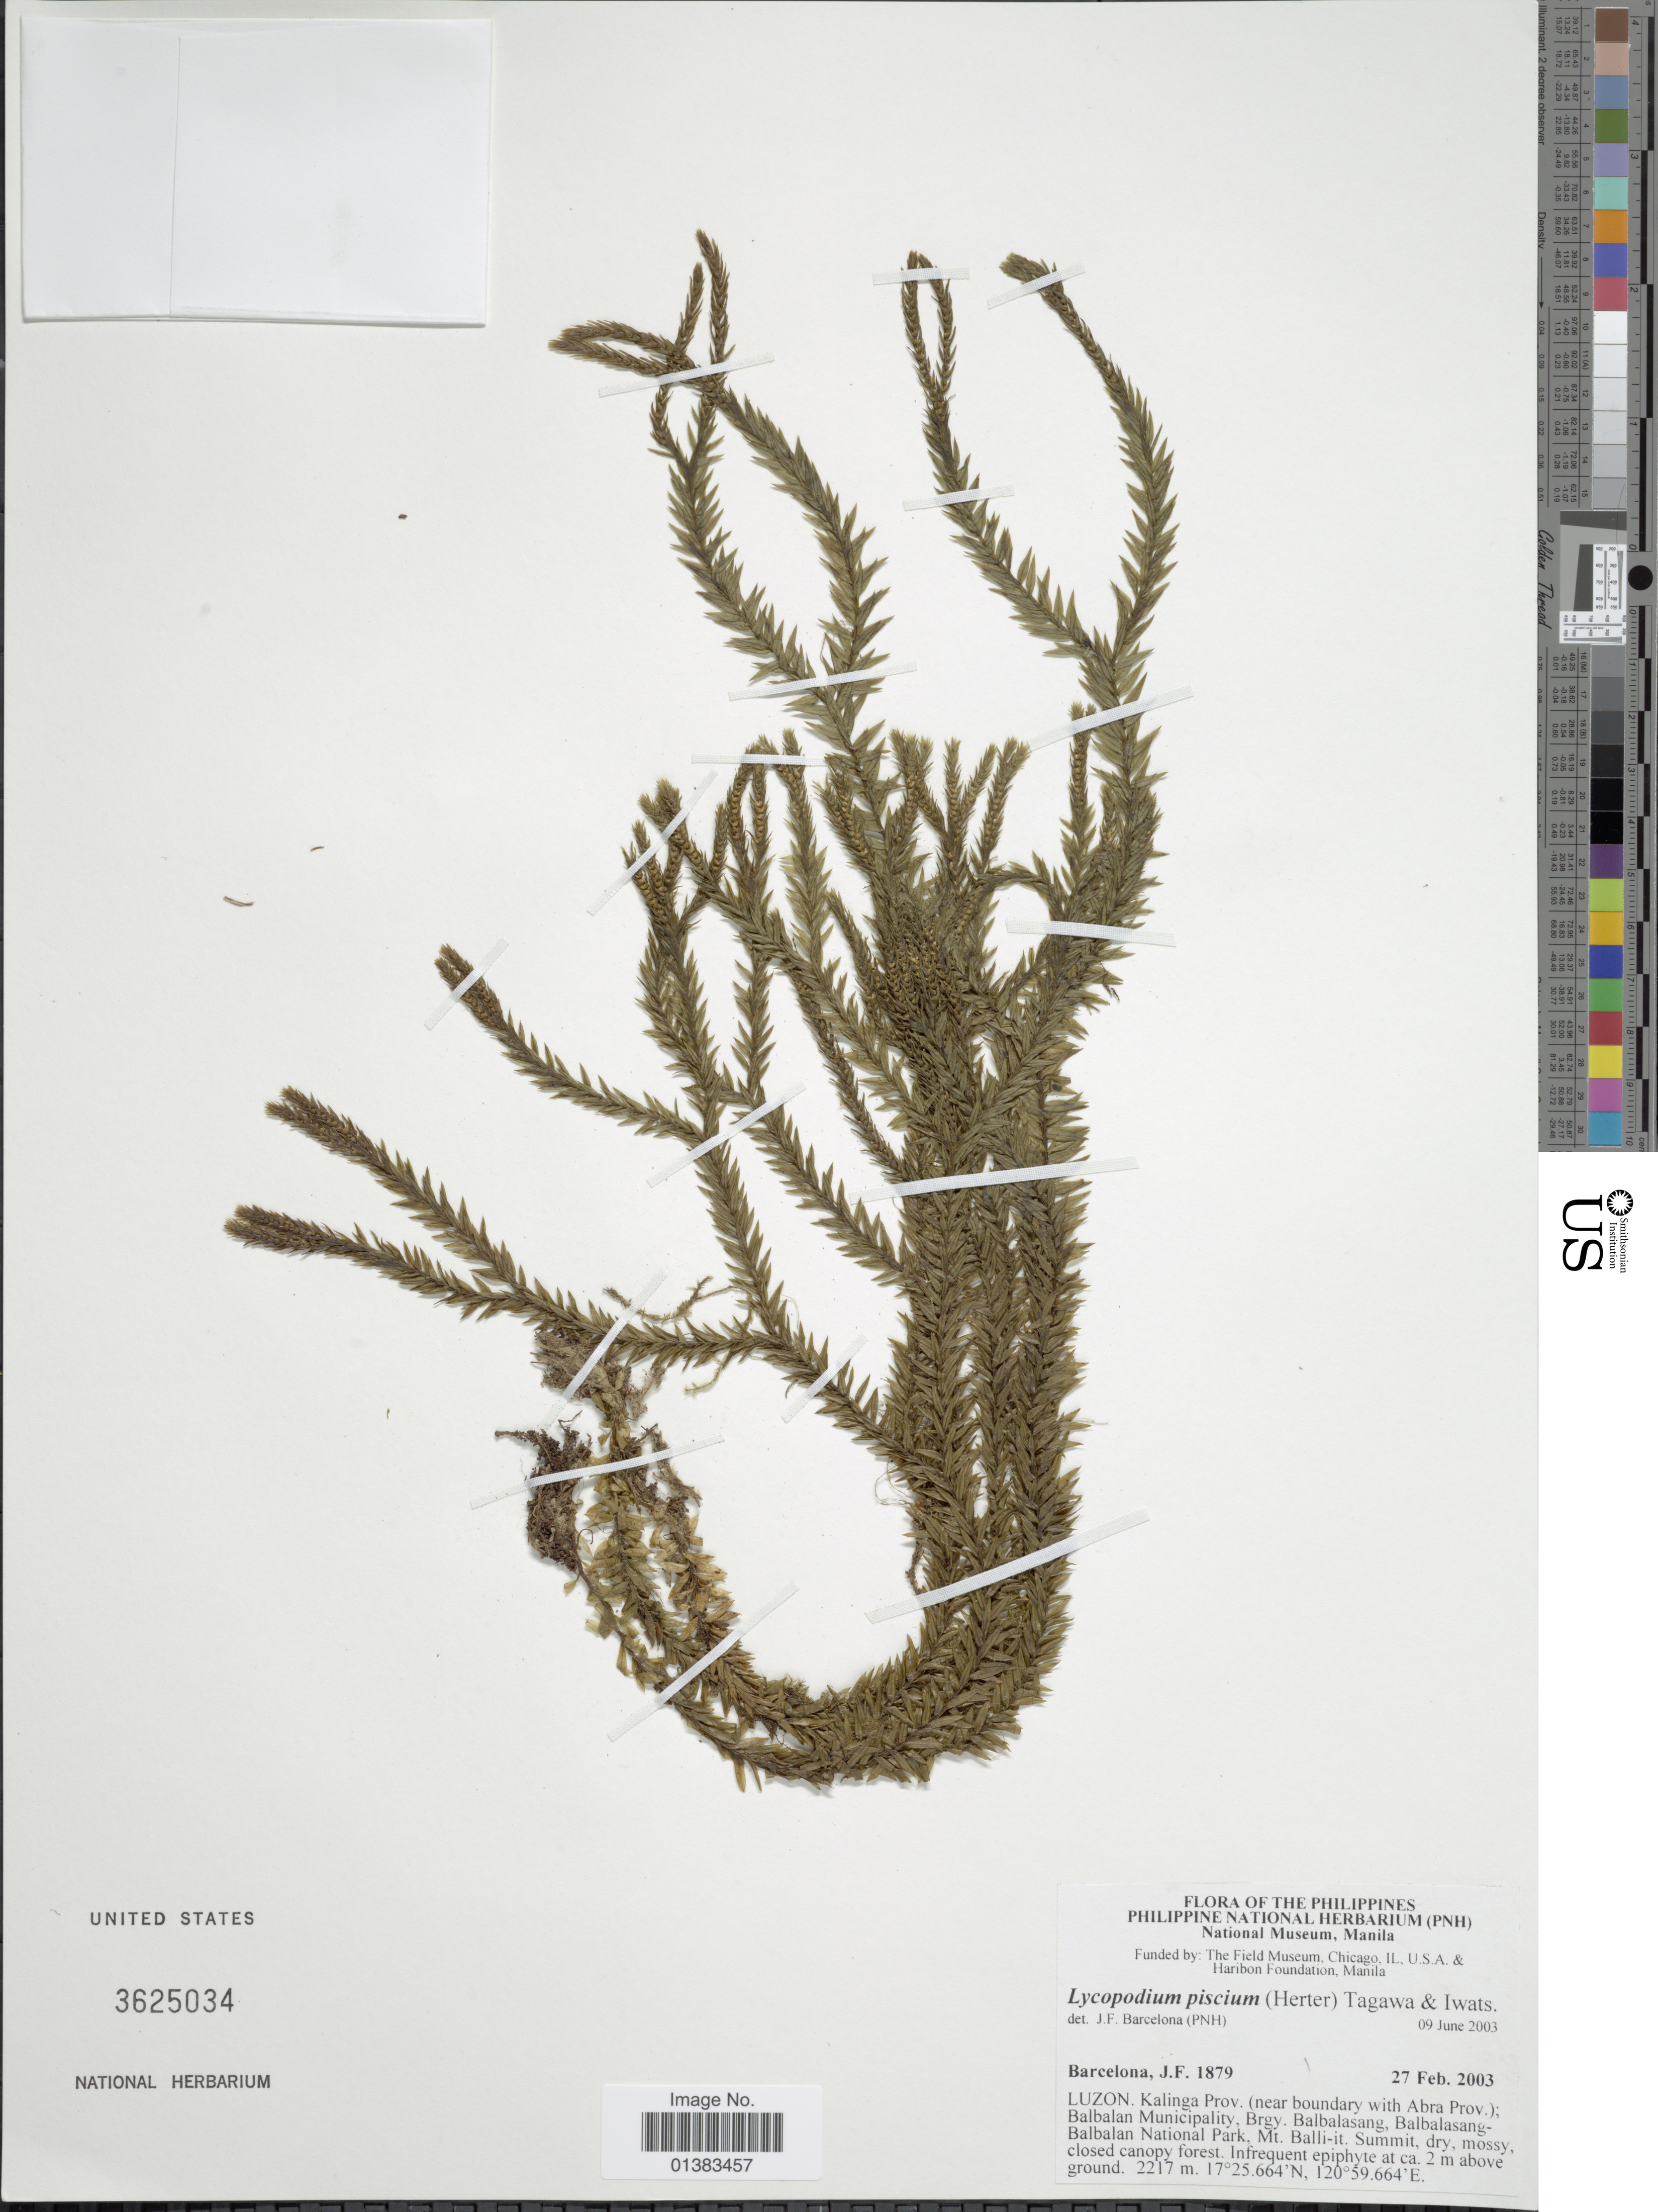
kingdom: Plantae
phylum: Tracheophyta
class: Lycopodiopsida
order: Lycopodiales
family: Lycopodiaceae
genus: Phlegmariurus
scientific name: Phlegmariurus proliferus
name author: (Blume) A. R. Field & Bostock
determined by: Field, A. R.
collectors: J. F. Barcelona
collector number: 1879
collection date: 2003-02-27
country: Philippines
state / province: Central Luzon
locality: Luzon. Kalinga Prov. (near boundary with Abra Prov.); Balbalan Municipality, Brgy. Balbalasang, Balbalasang-Balbalan National Park, Mt. Balli-it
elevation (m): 2217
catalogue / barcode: US 3625034